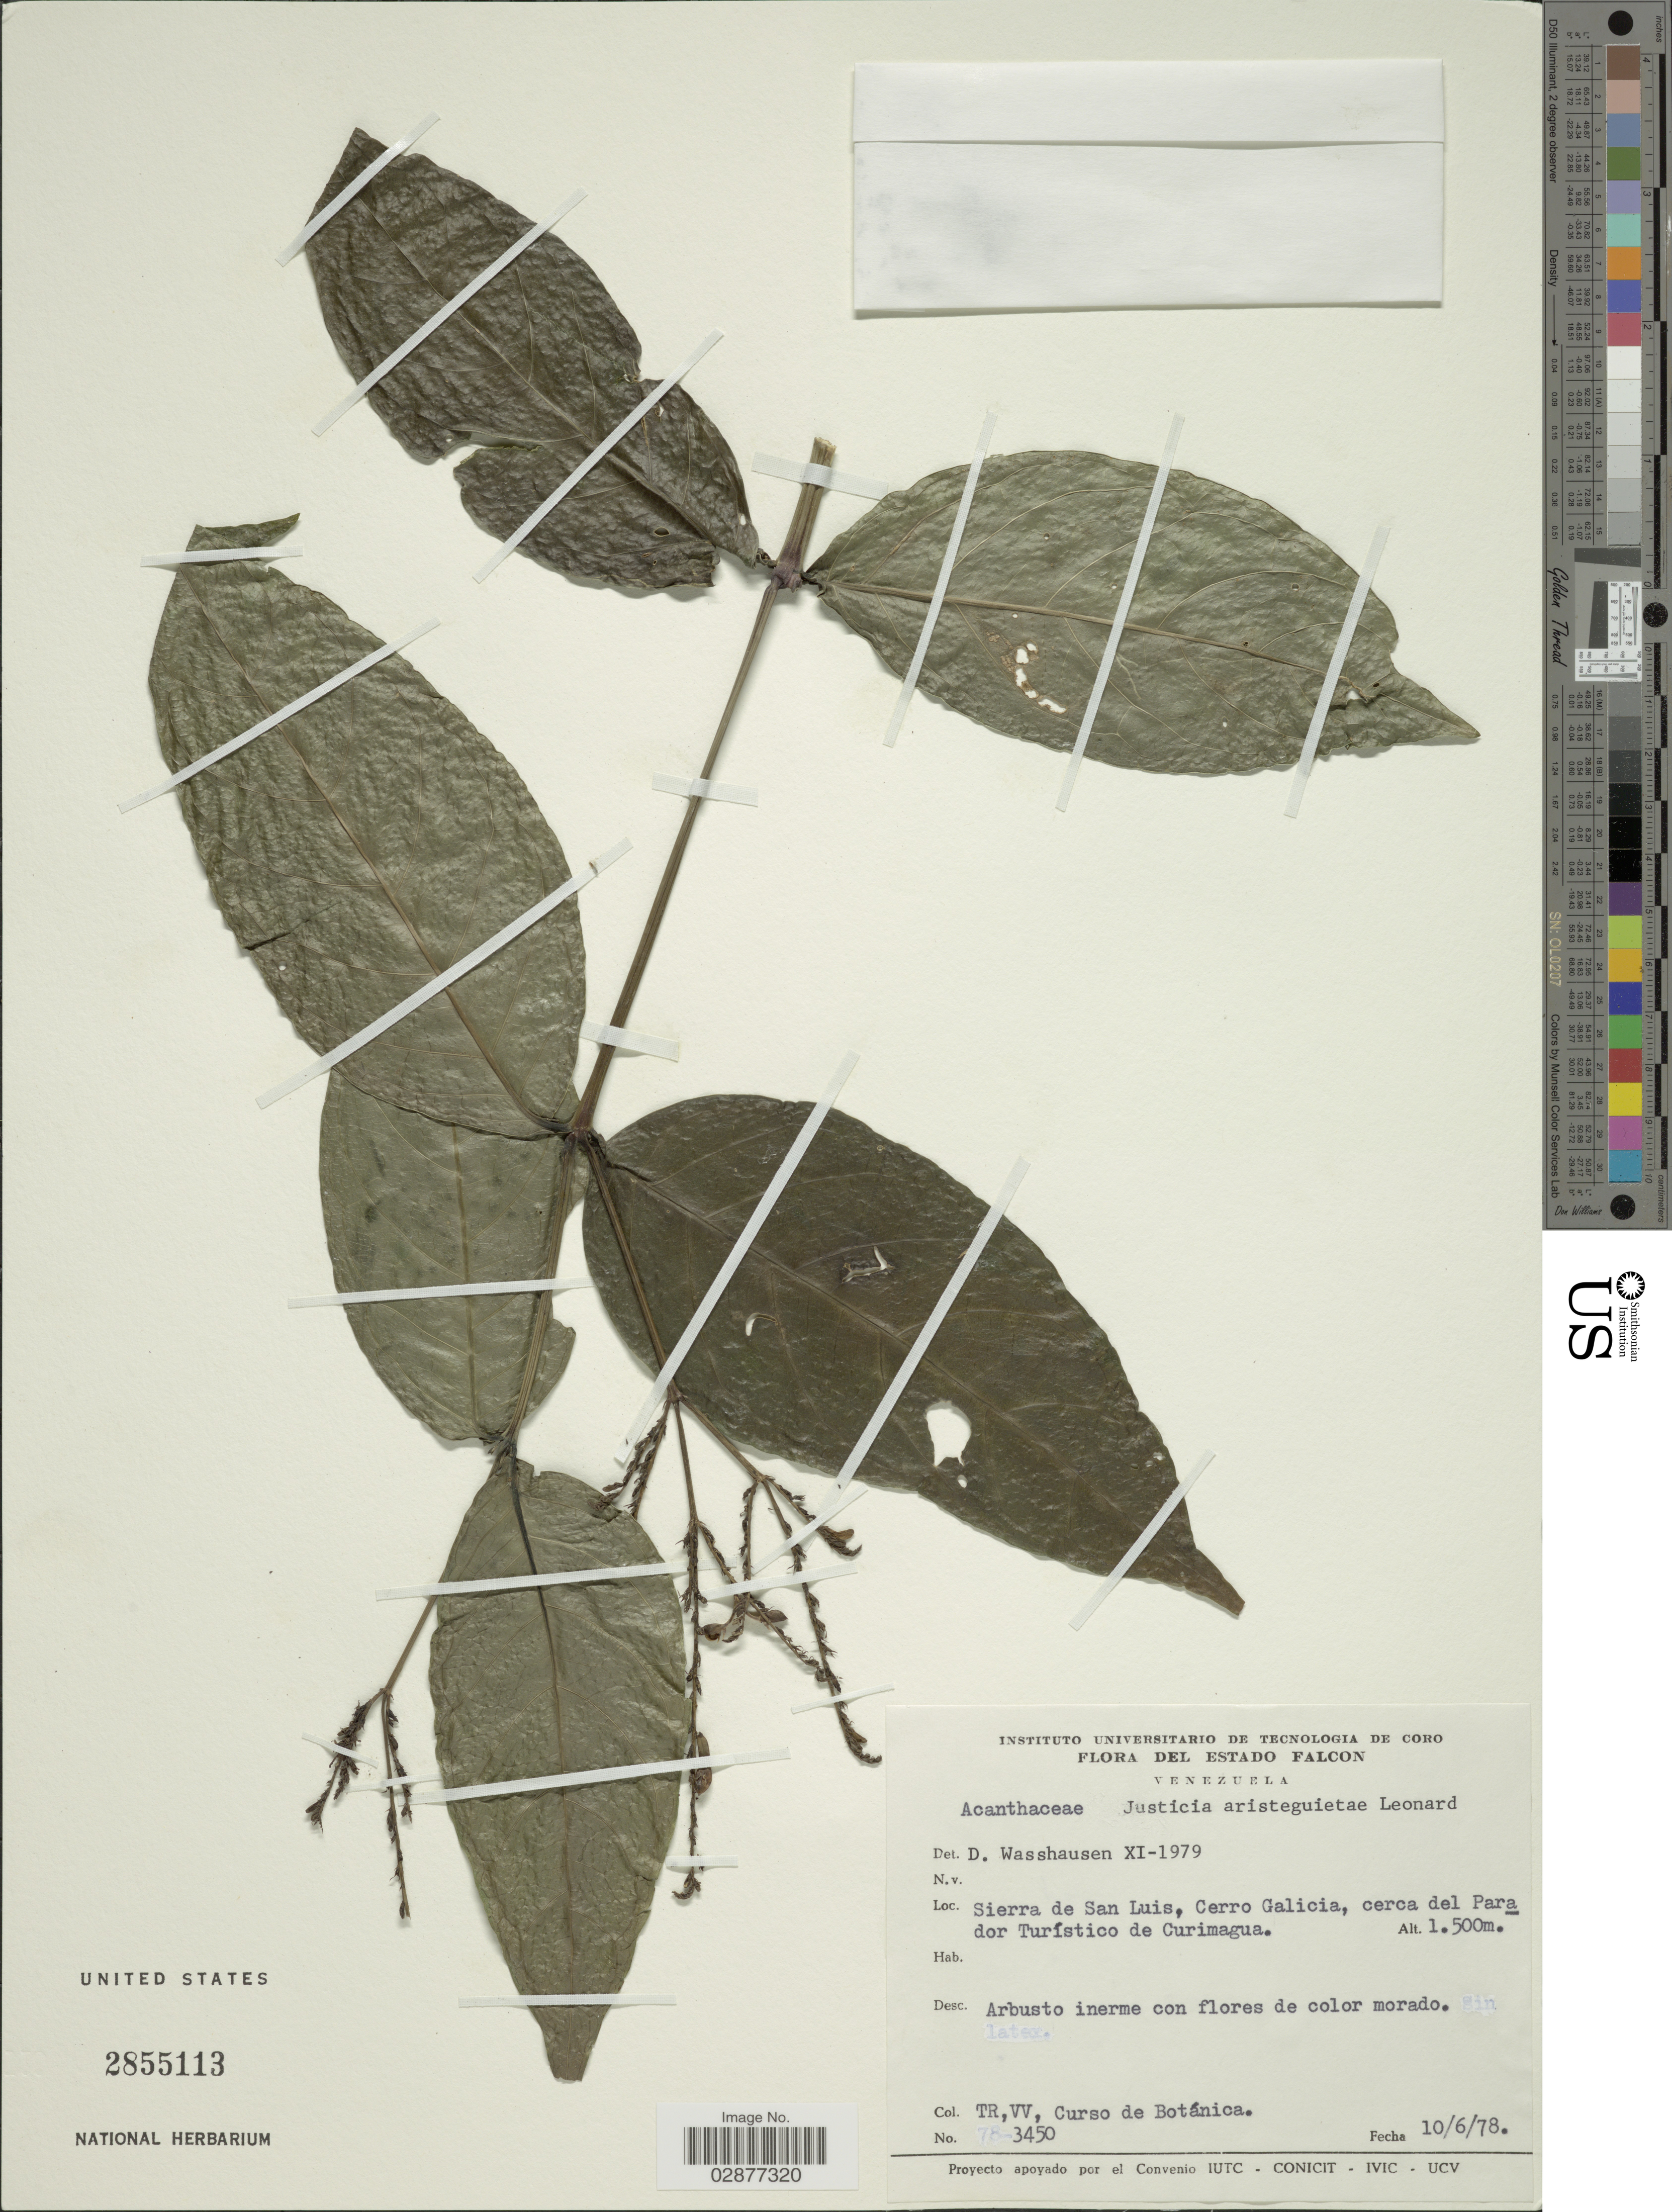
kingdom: Plantae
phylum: Tracheophyta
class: Magnoliopsida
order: Lamiales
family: Acanthaceae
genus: Justicia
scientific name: Justicia aristeguietae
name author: Leonard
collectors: T. R., V. V. & Curso de Botánica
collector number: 3450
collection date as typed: Transcribed d/m/y: 10/6/78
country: Venezuela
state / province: Falcón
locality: Sierra de San Luis, Cerro Galicia, cerca del Parador Turístico de Curimagua.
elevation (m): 1500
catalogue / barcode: US 2855113